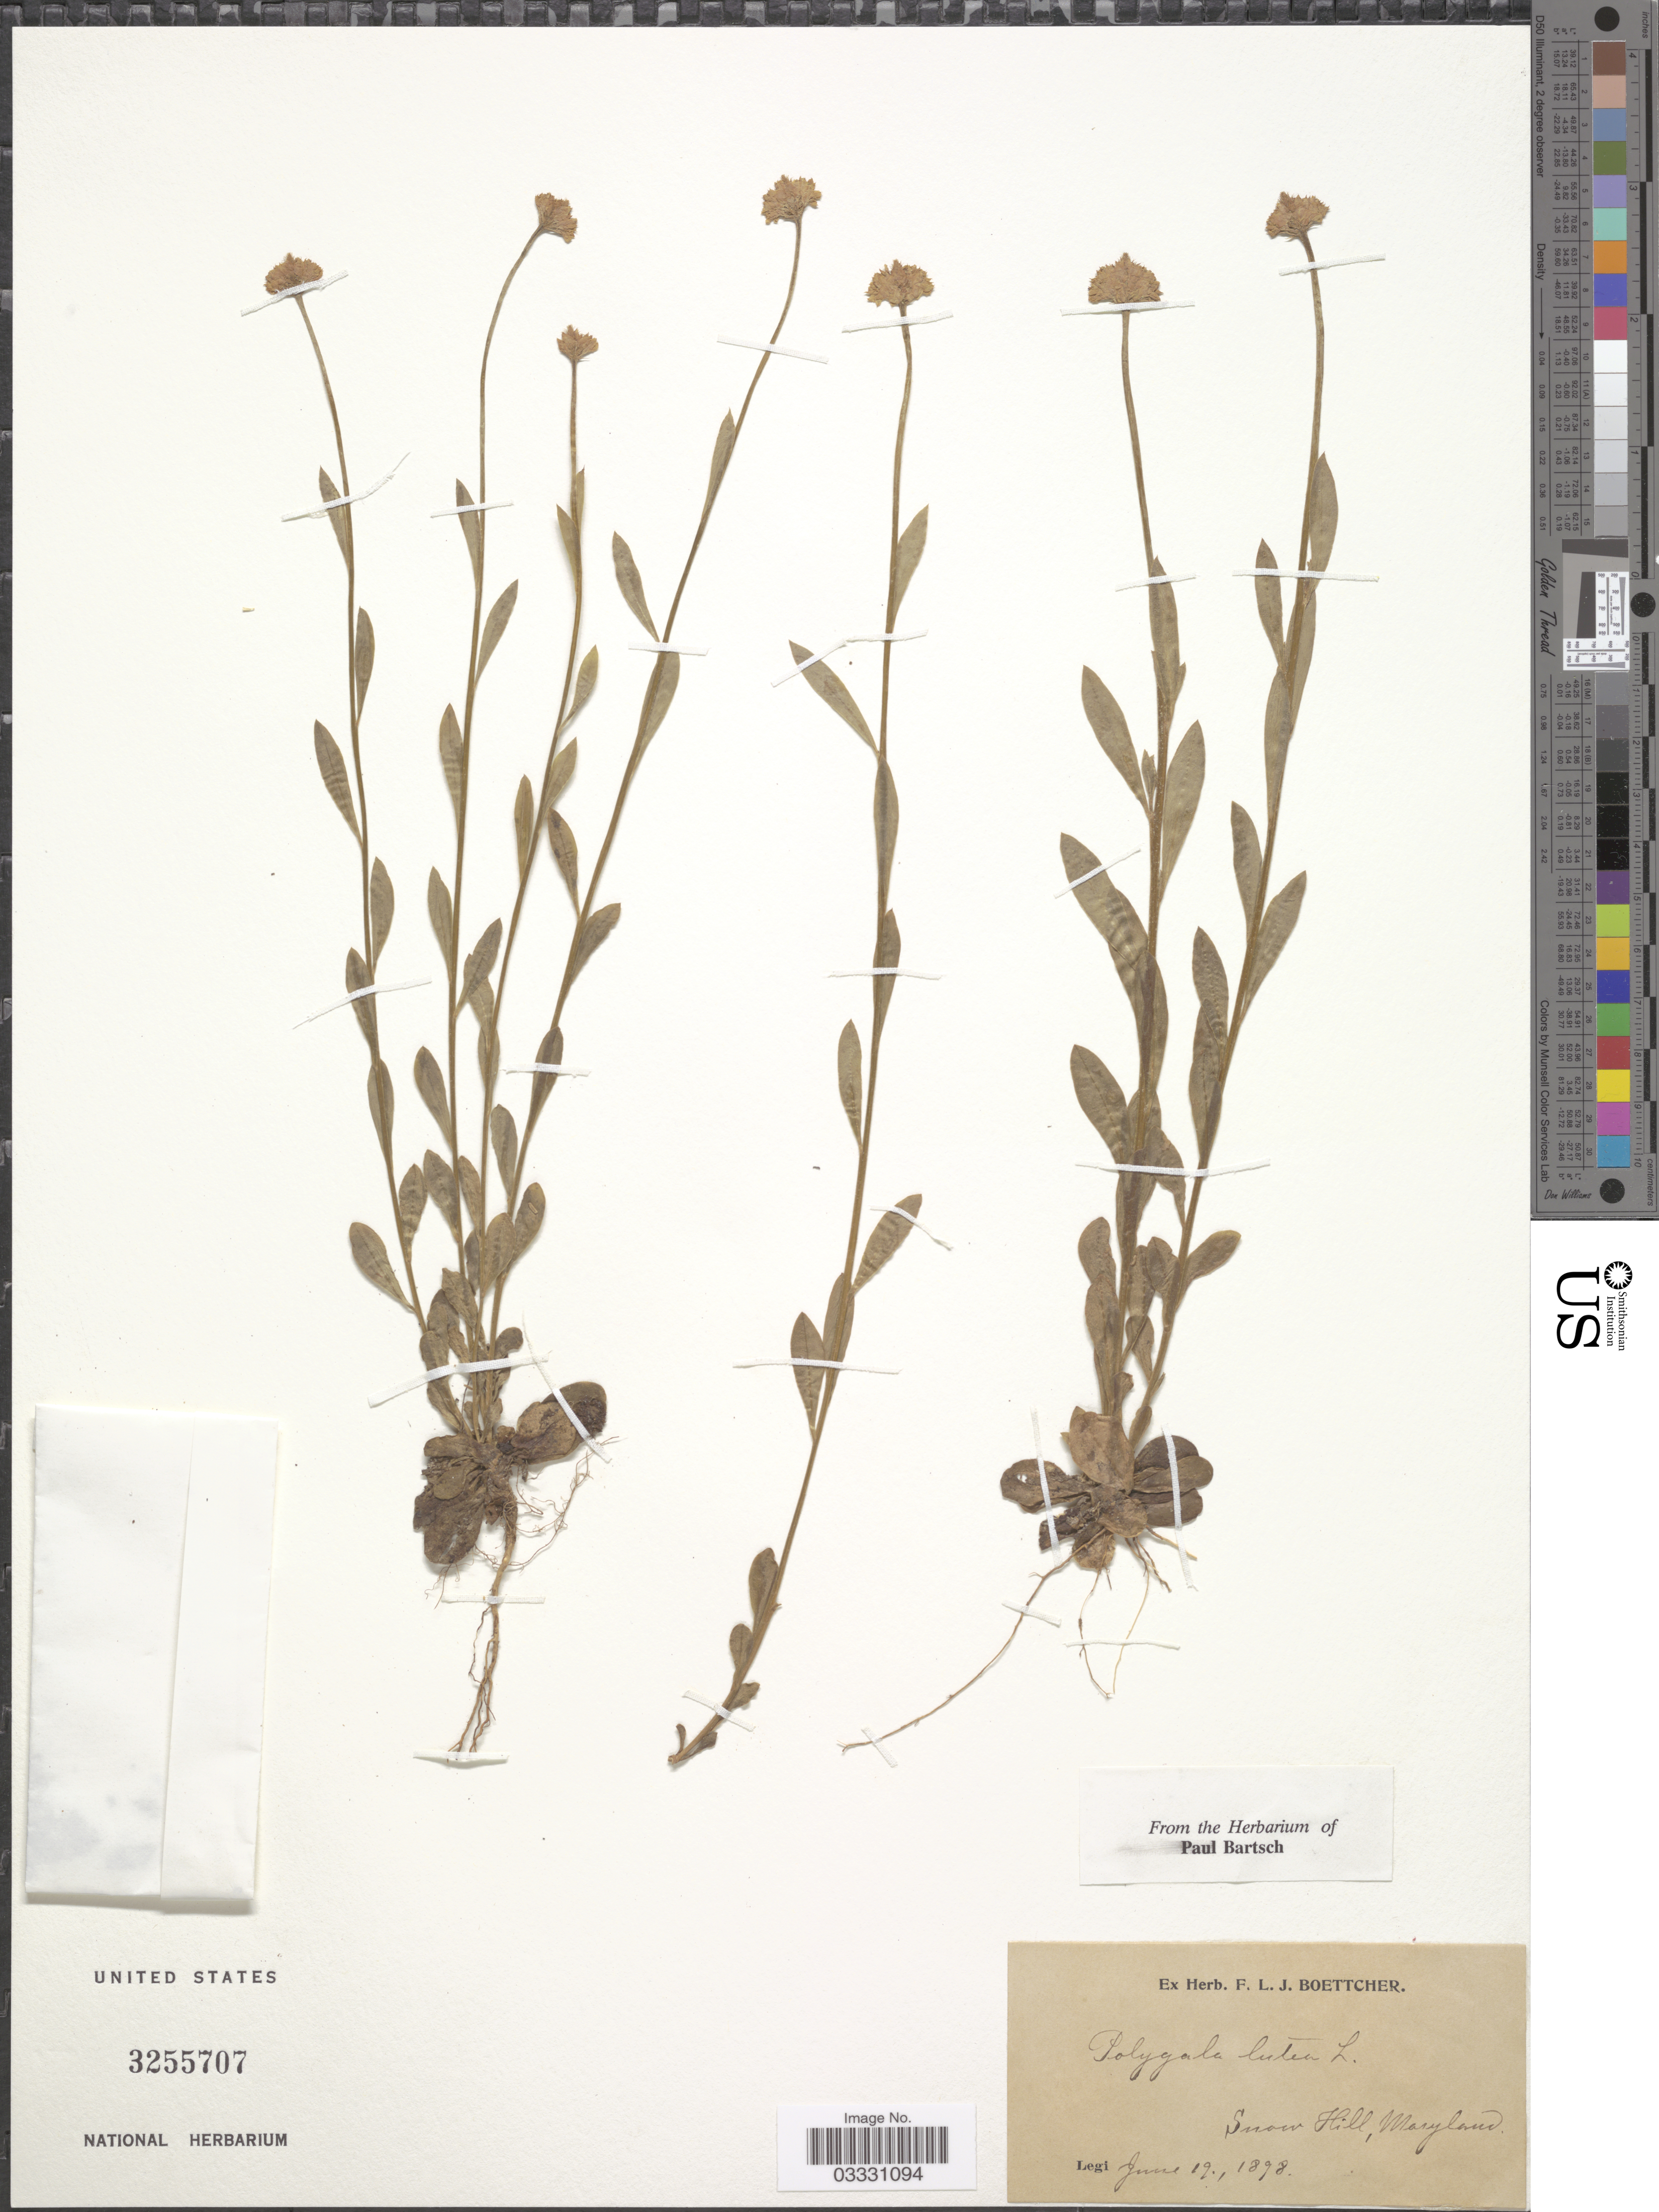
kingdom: Plantae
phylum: Tracheophyta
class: Magnoliopsida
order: Fabales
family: Polygalaceae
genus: Polygala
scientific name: Polygala lutea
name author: L.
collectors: ex herb. F. L. J. Boettcher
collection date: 1898-06-19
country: United States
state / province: Maryland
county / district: Worcester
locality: Snow Hill.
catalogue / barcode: US 3255707